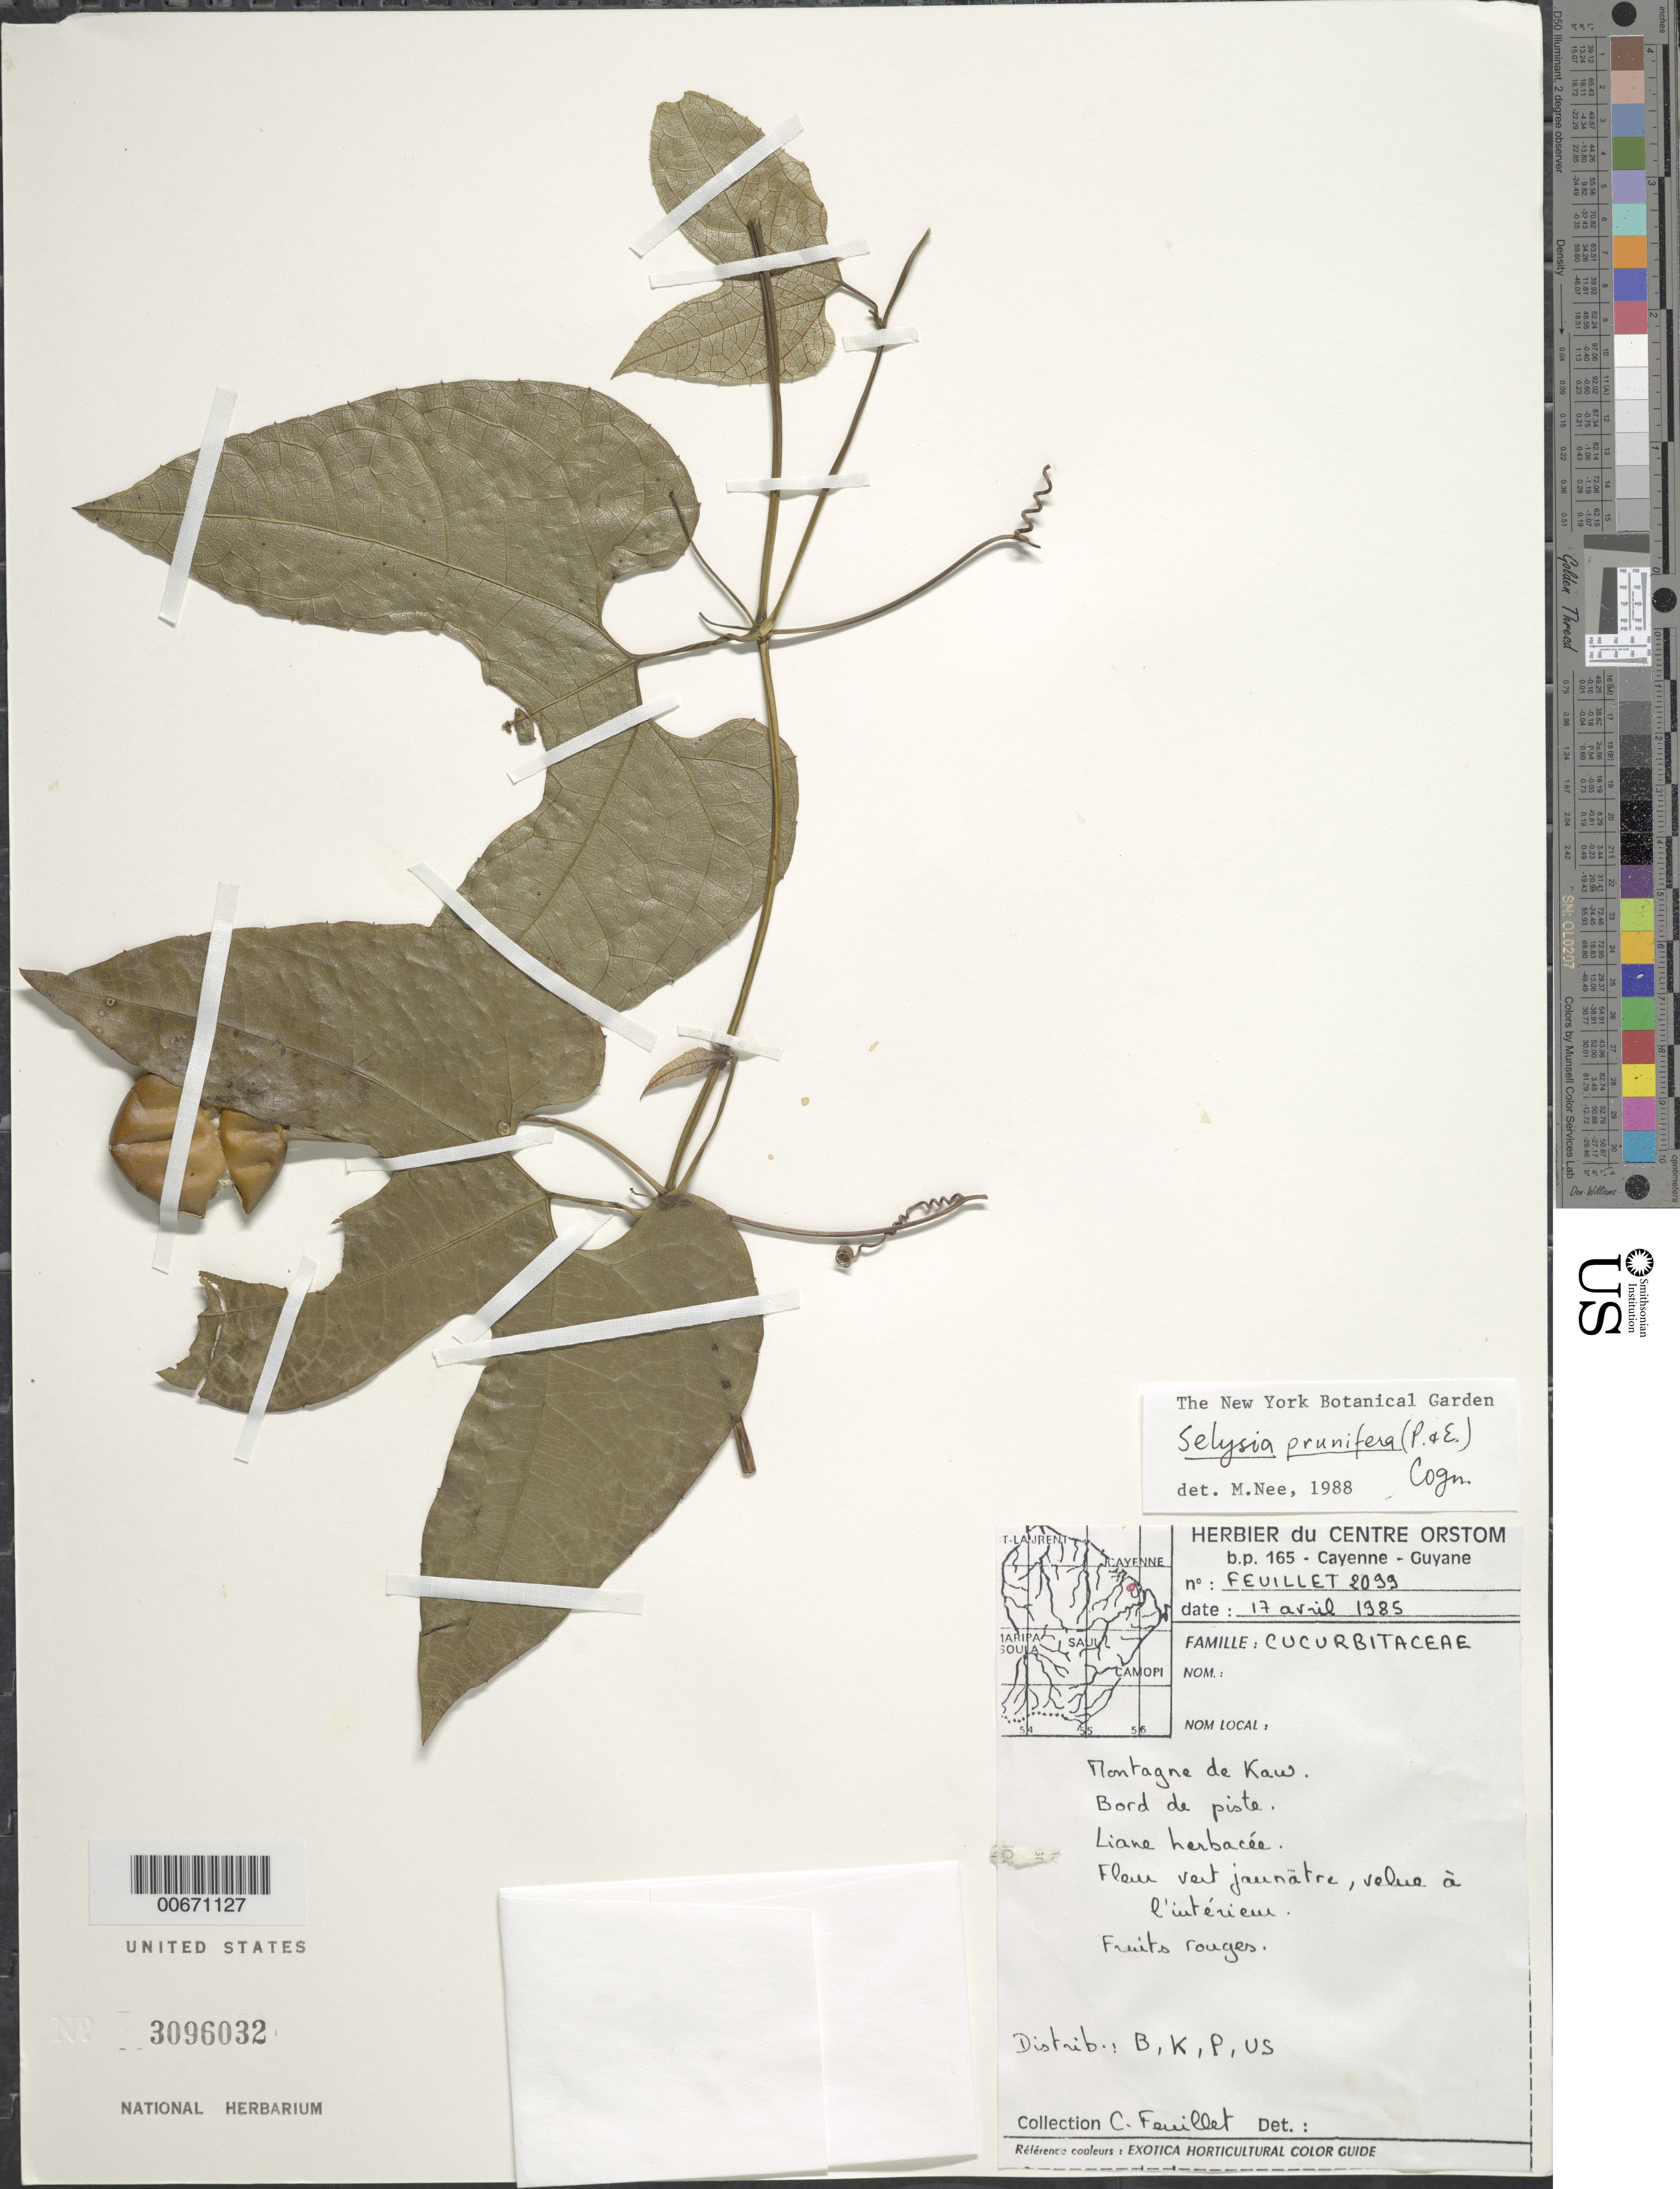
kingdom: Plantae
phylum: Tracheophyta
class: Magnoliopsida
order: Cucurbitales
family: Cucurbitaceae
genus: Selysia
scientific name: Selysia prunifera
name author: (Poepp. & Endl.) Cogn.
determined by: Nee, Michael H.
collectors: C. Feuillet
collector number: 2099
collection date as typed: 17-Apr-85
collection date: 1985-04-17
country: French Guiana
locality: Montagne de Kaw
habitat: Trail's edge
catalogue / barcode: US 3096032